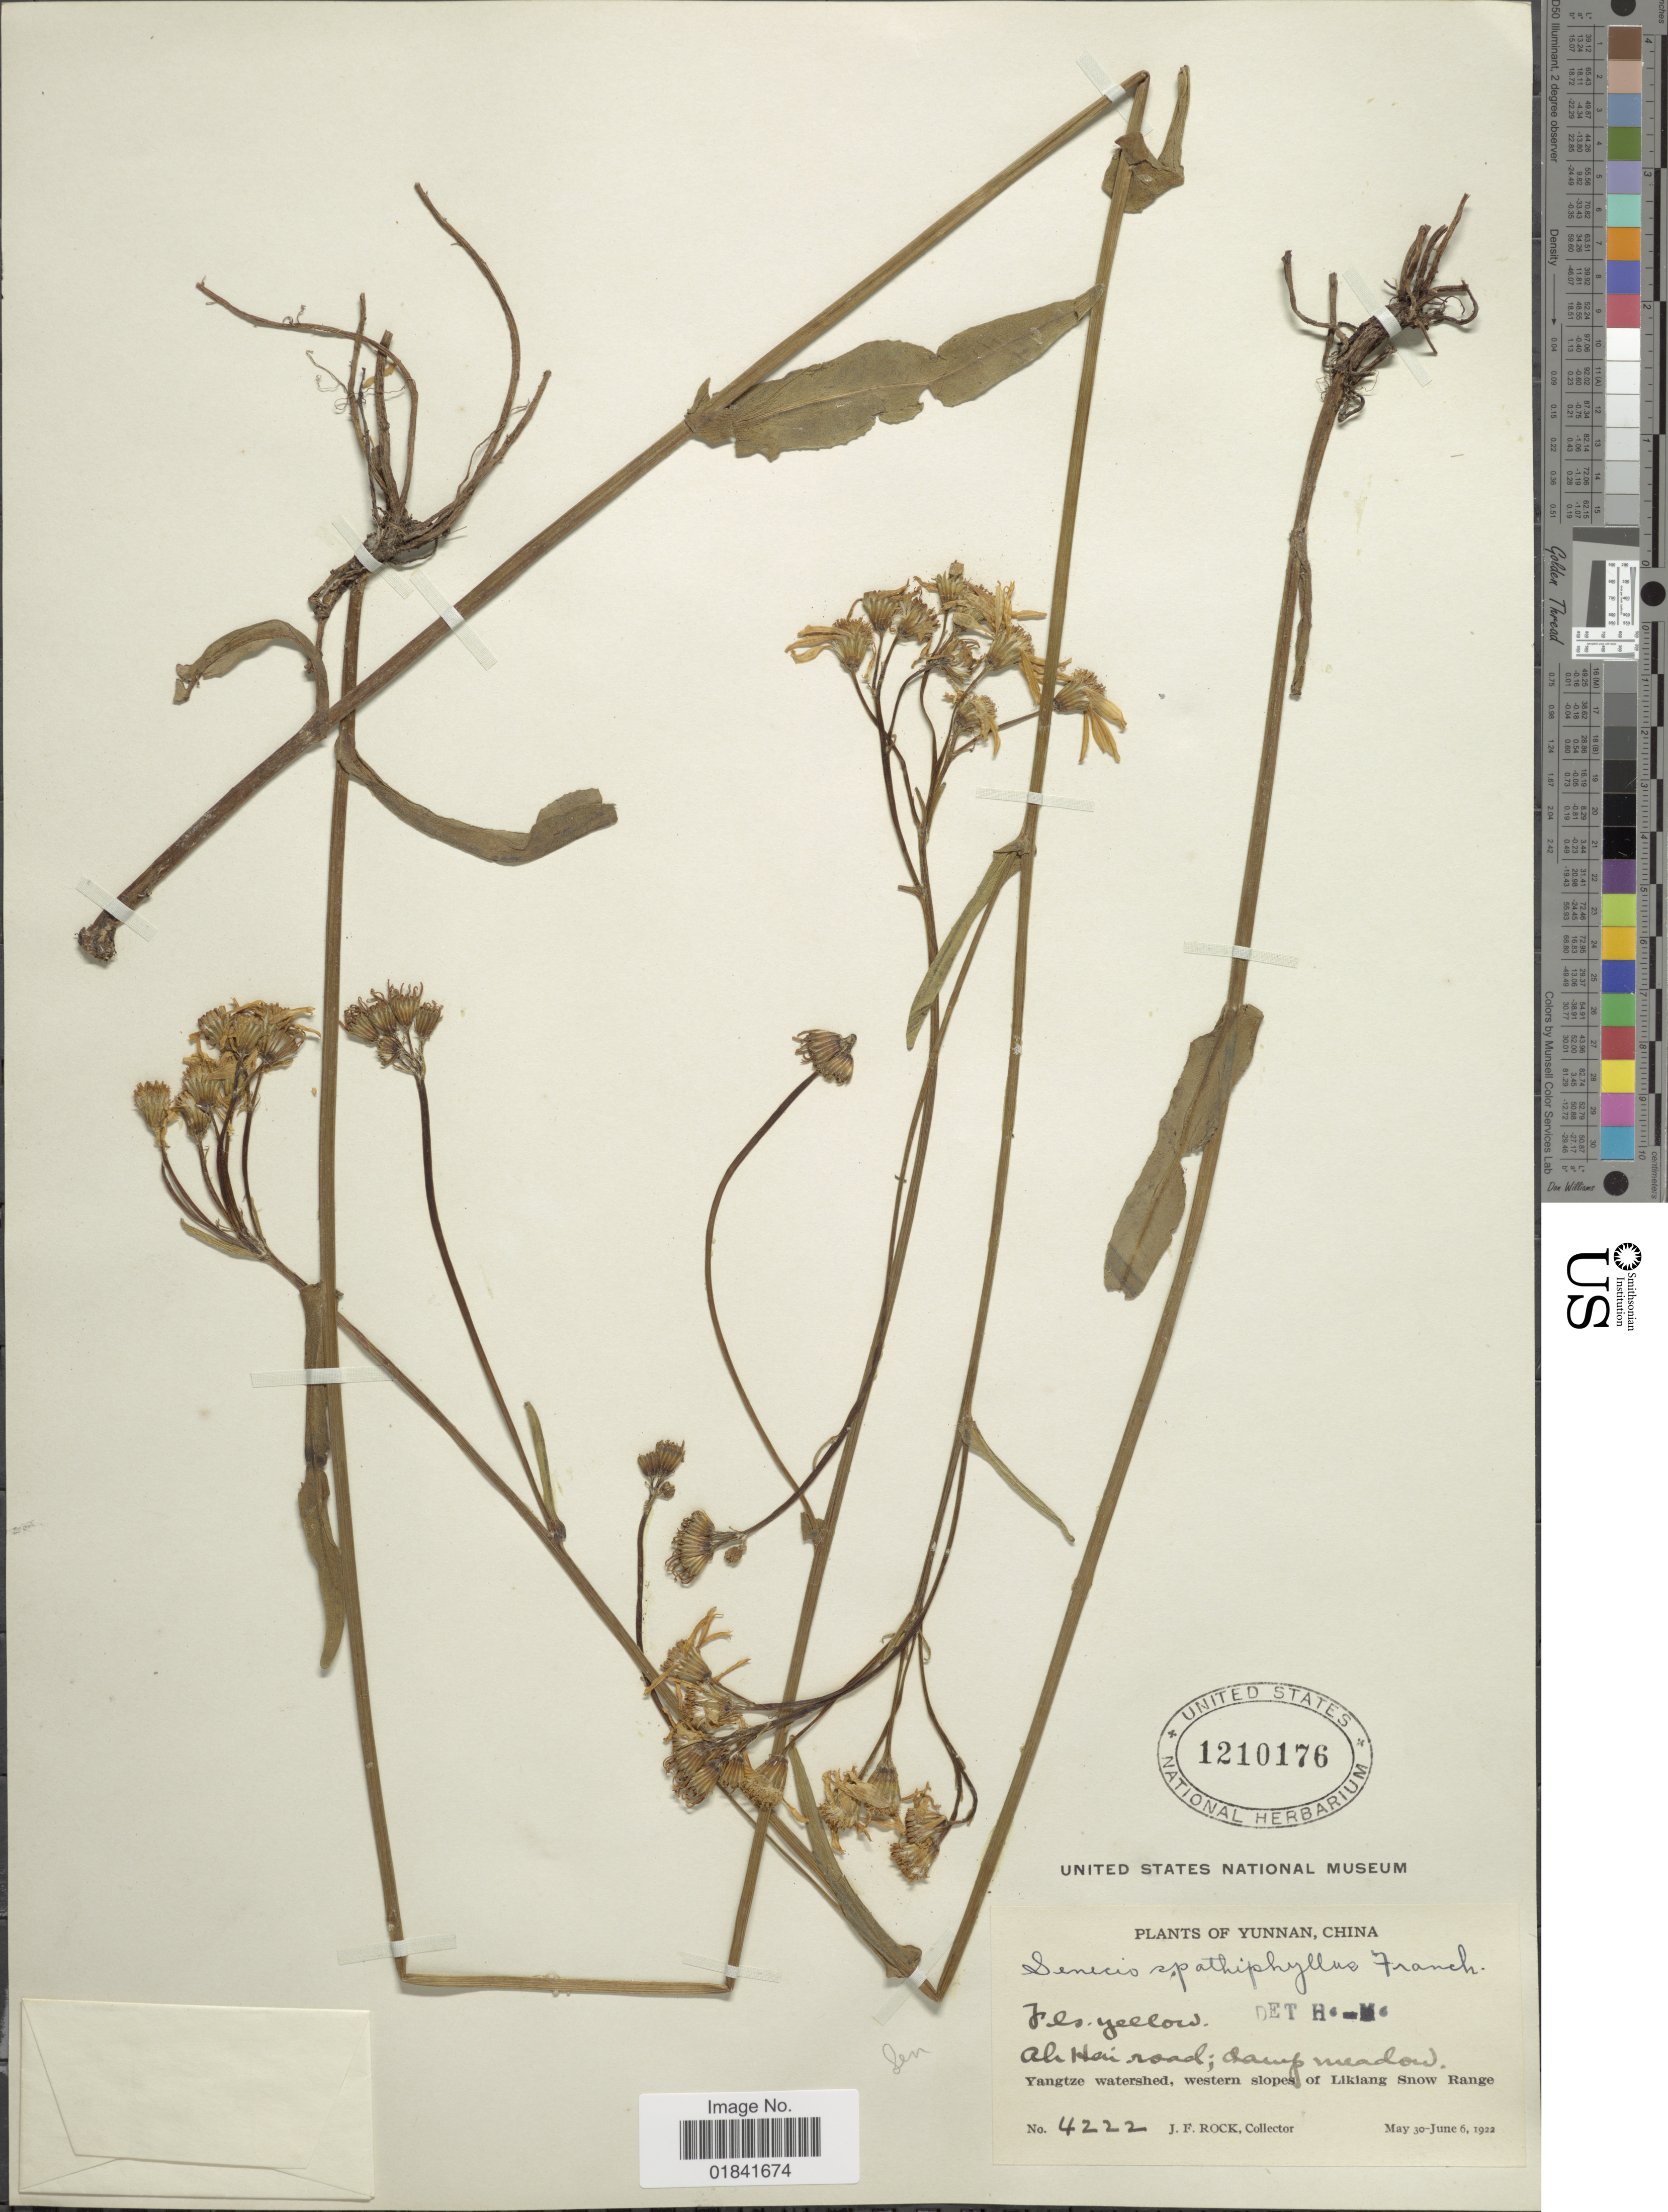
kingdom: Plantae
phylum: Tracheophyta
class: Magnoliopsida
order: Asterales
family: Asteraceae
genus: Senecio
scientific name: Senecio spathiphyllus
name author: Franch.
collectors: J. F. Rock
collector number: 4222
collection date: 1922-05-30/1922-06-06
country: China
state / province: Yunnan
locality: Ah Hai road, Yangtze watershed, western slopes of Likiang Snow Range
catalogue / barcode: US 1210176